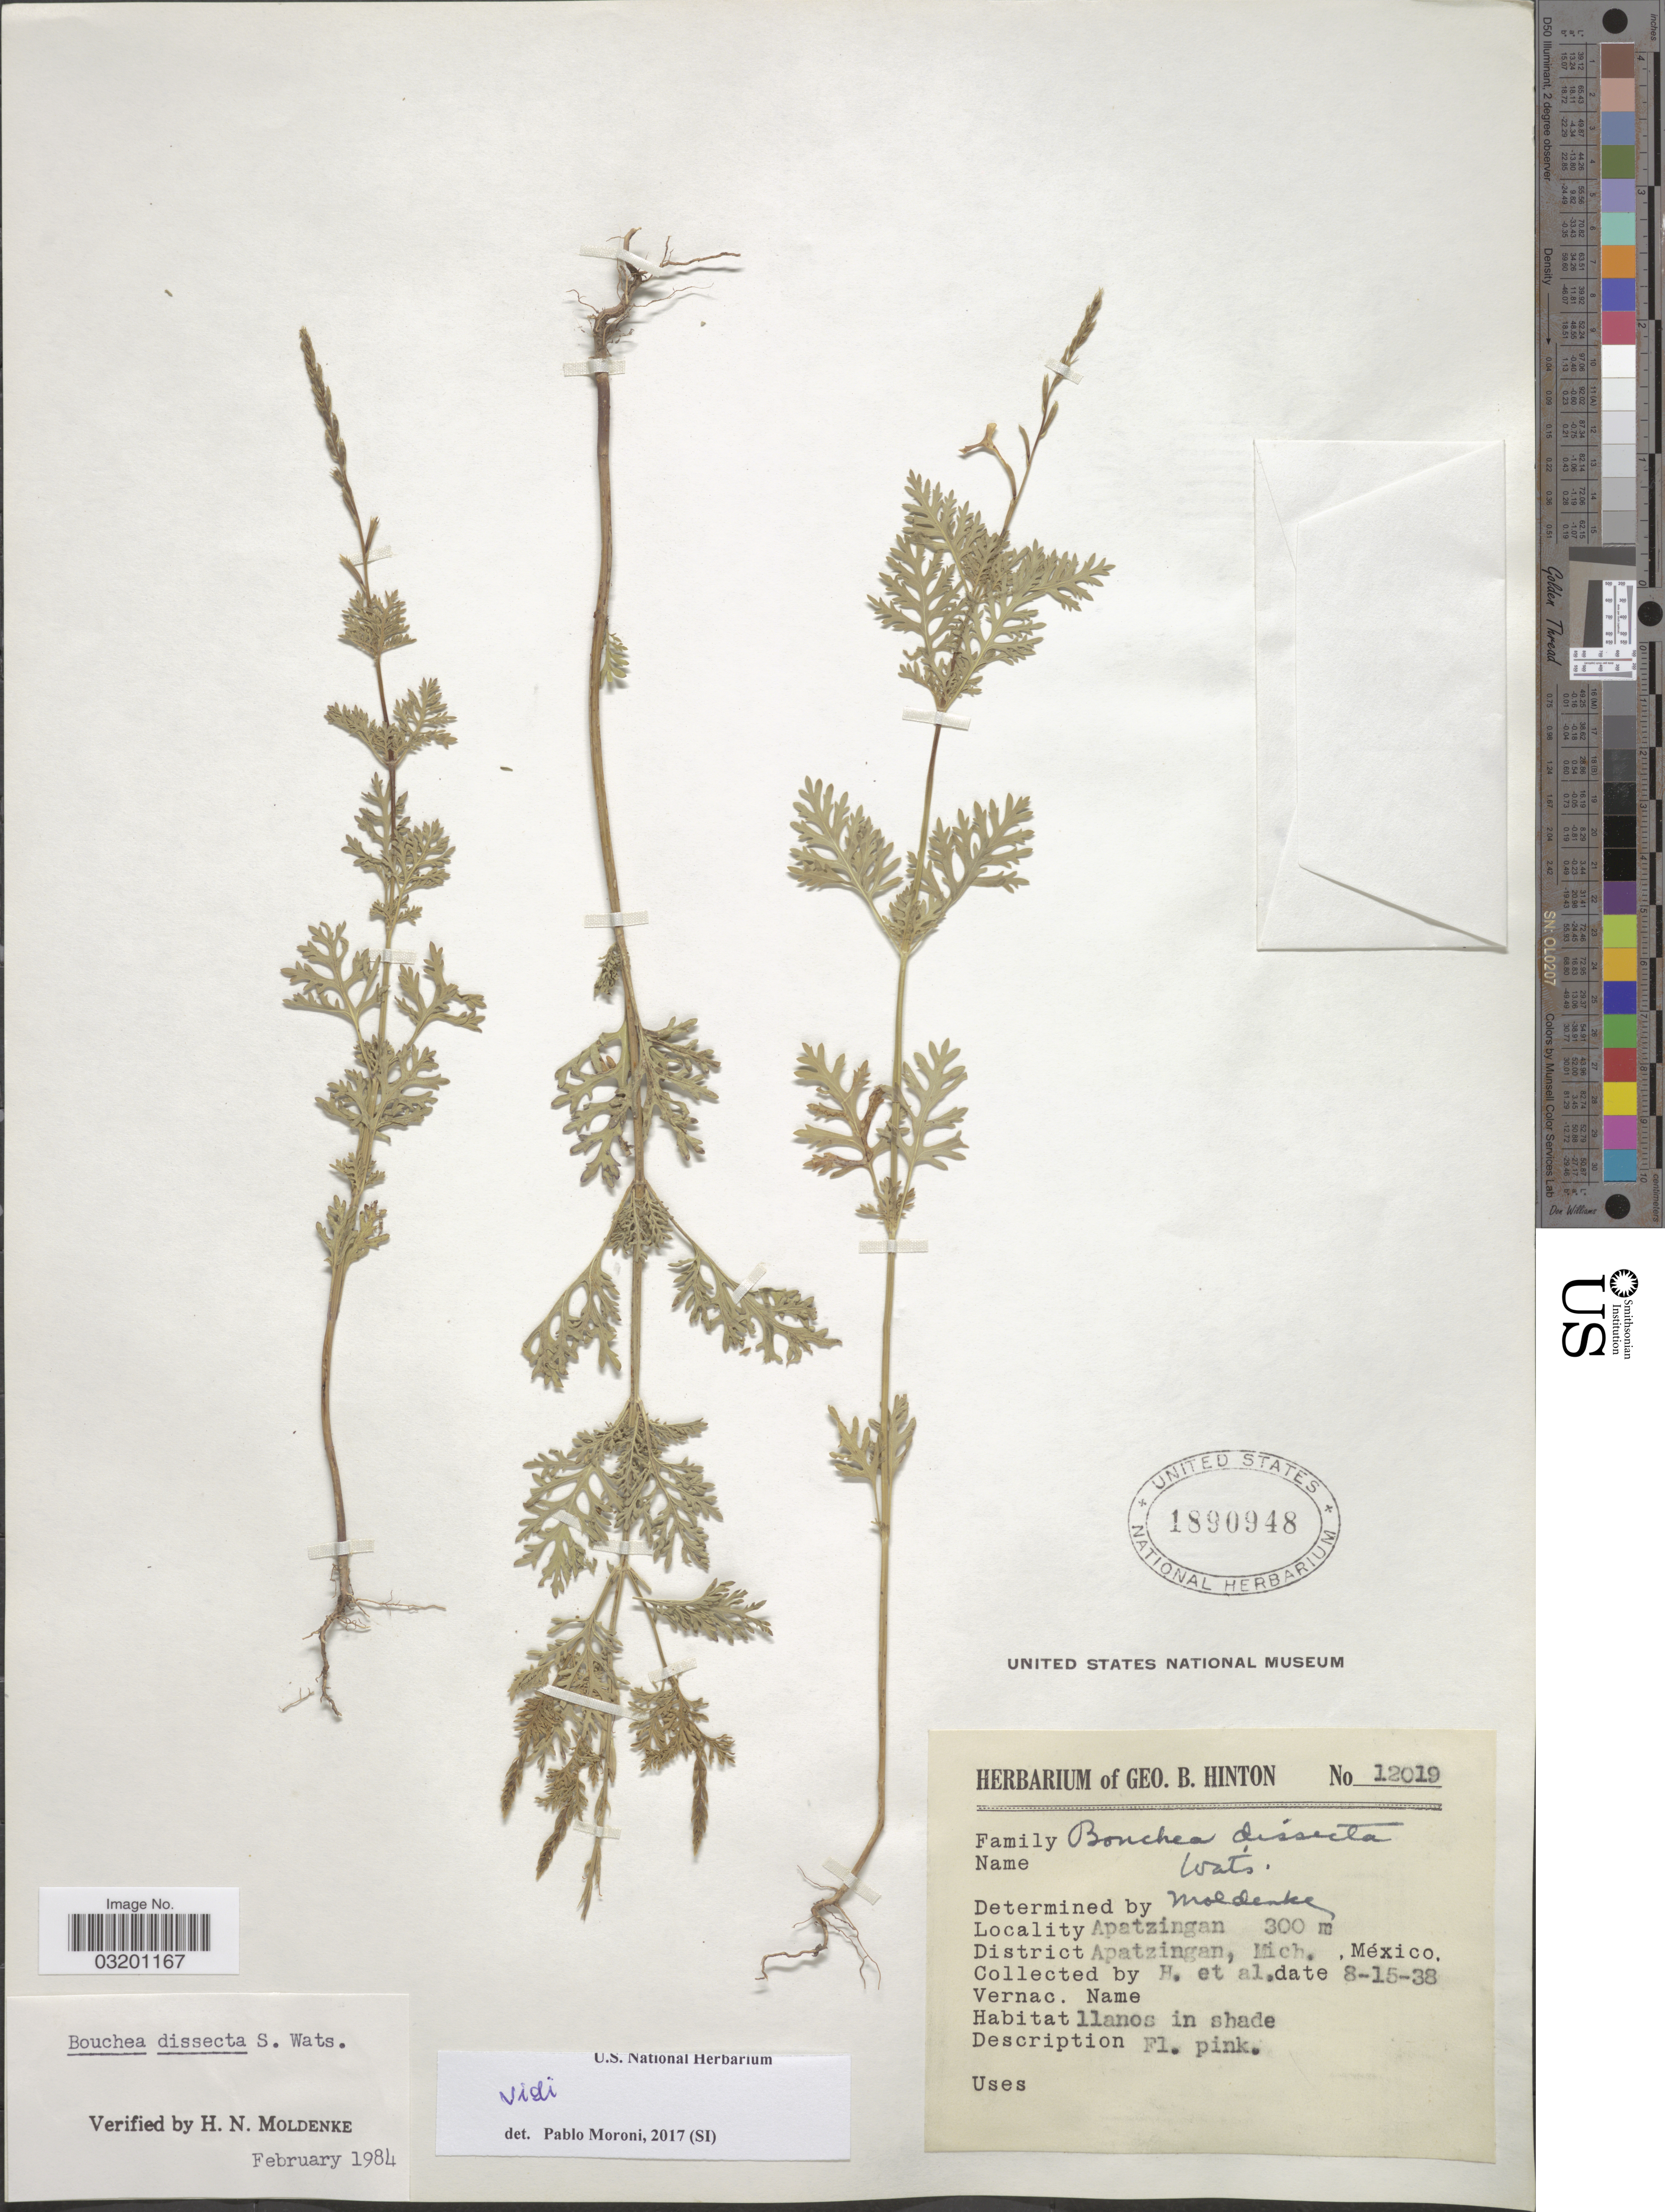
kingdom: Plantae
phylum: Tracheophyta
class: Magnoliopsida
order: Lamiales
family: Verbenaceae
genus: Bouchea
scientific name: Bouchea dissecta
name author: S. Watson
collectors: G. B. Hinton & et al.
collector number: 12019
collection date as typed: Transcribed d/m/y: 15/8/38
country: Mexico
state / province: Michoacán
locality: Apatzingan. District Apatzingan, Mich. Llanos in shade.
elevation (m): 300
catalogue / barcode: US 1890948